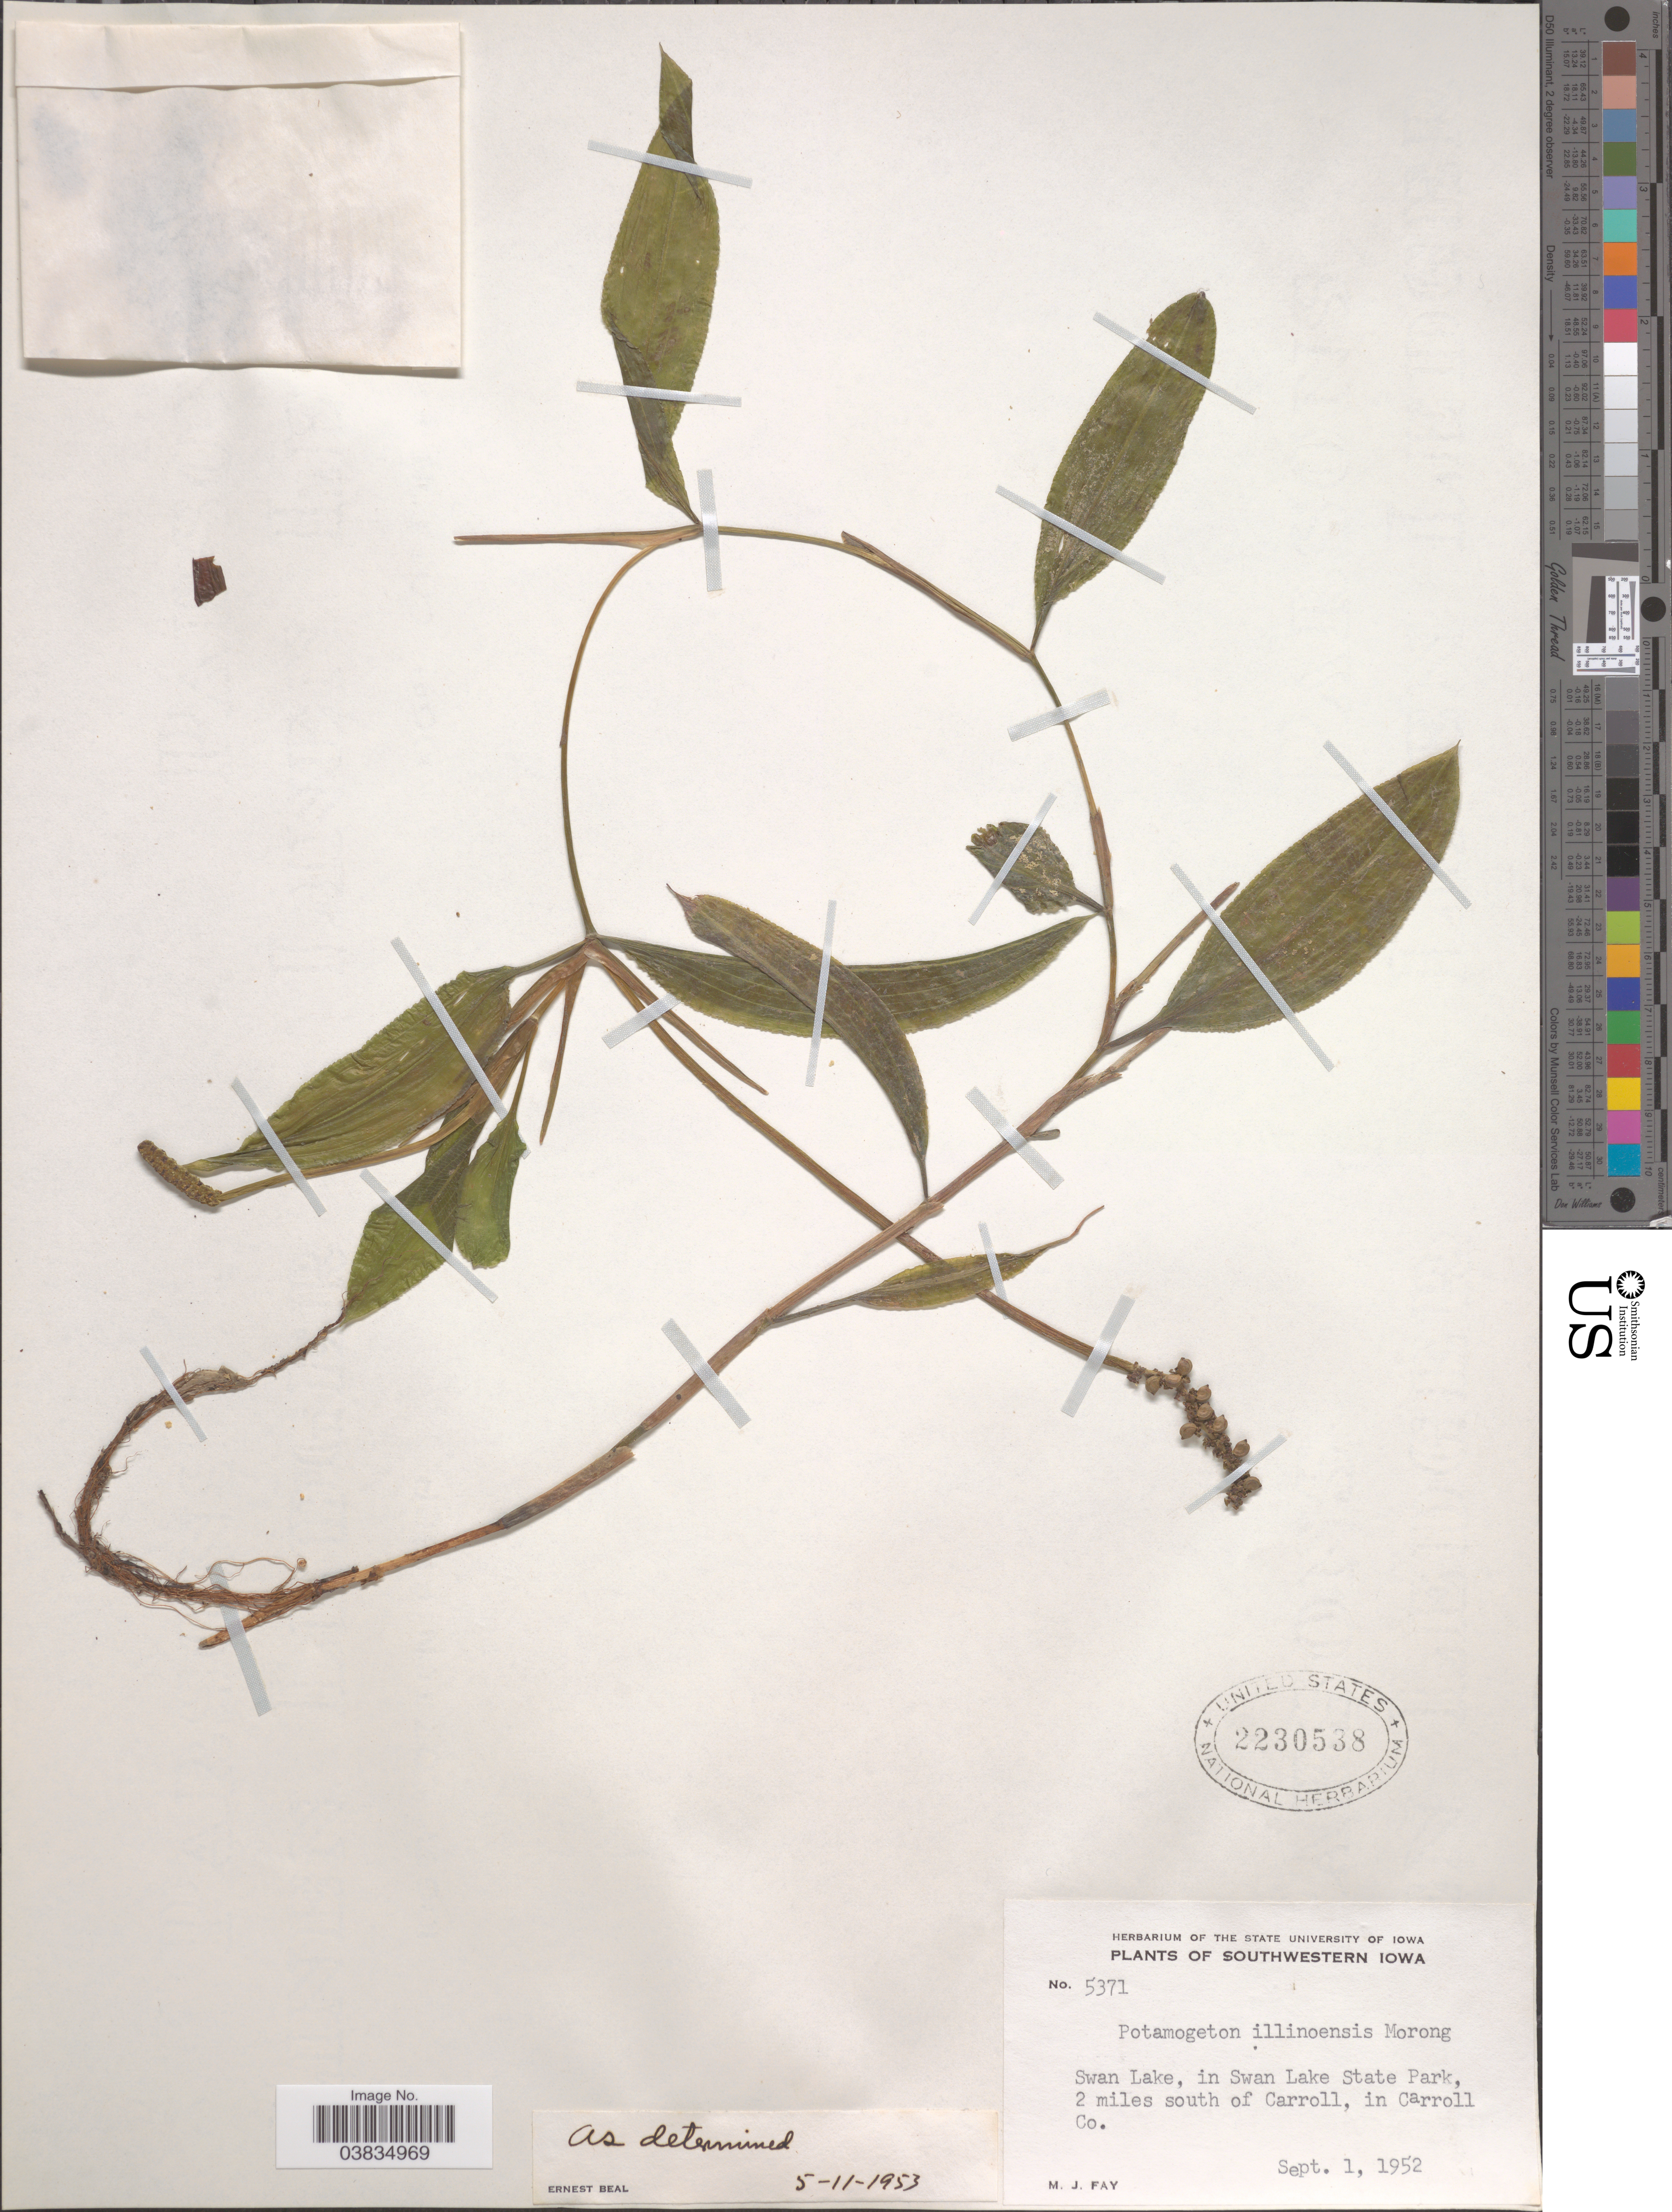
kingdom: Plantae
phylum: Tracheophyta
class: Liliopsida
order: Alismatales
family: Potamogetonaceae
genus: Potamogeton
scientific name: Potamogeton illinoensis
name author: Morong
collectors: M. Fay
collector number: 5371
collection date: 1952-09-01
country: United States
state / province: Iowa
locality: Southwestern Iowa. Swan Lake, in Swam Lake State Park, 2 miles south of Carroll, in Carroll Co.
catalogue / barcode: US 2230538